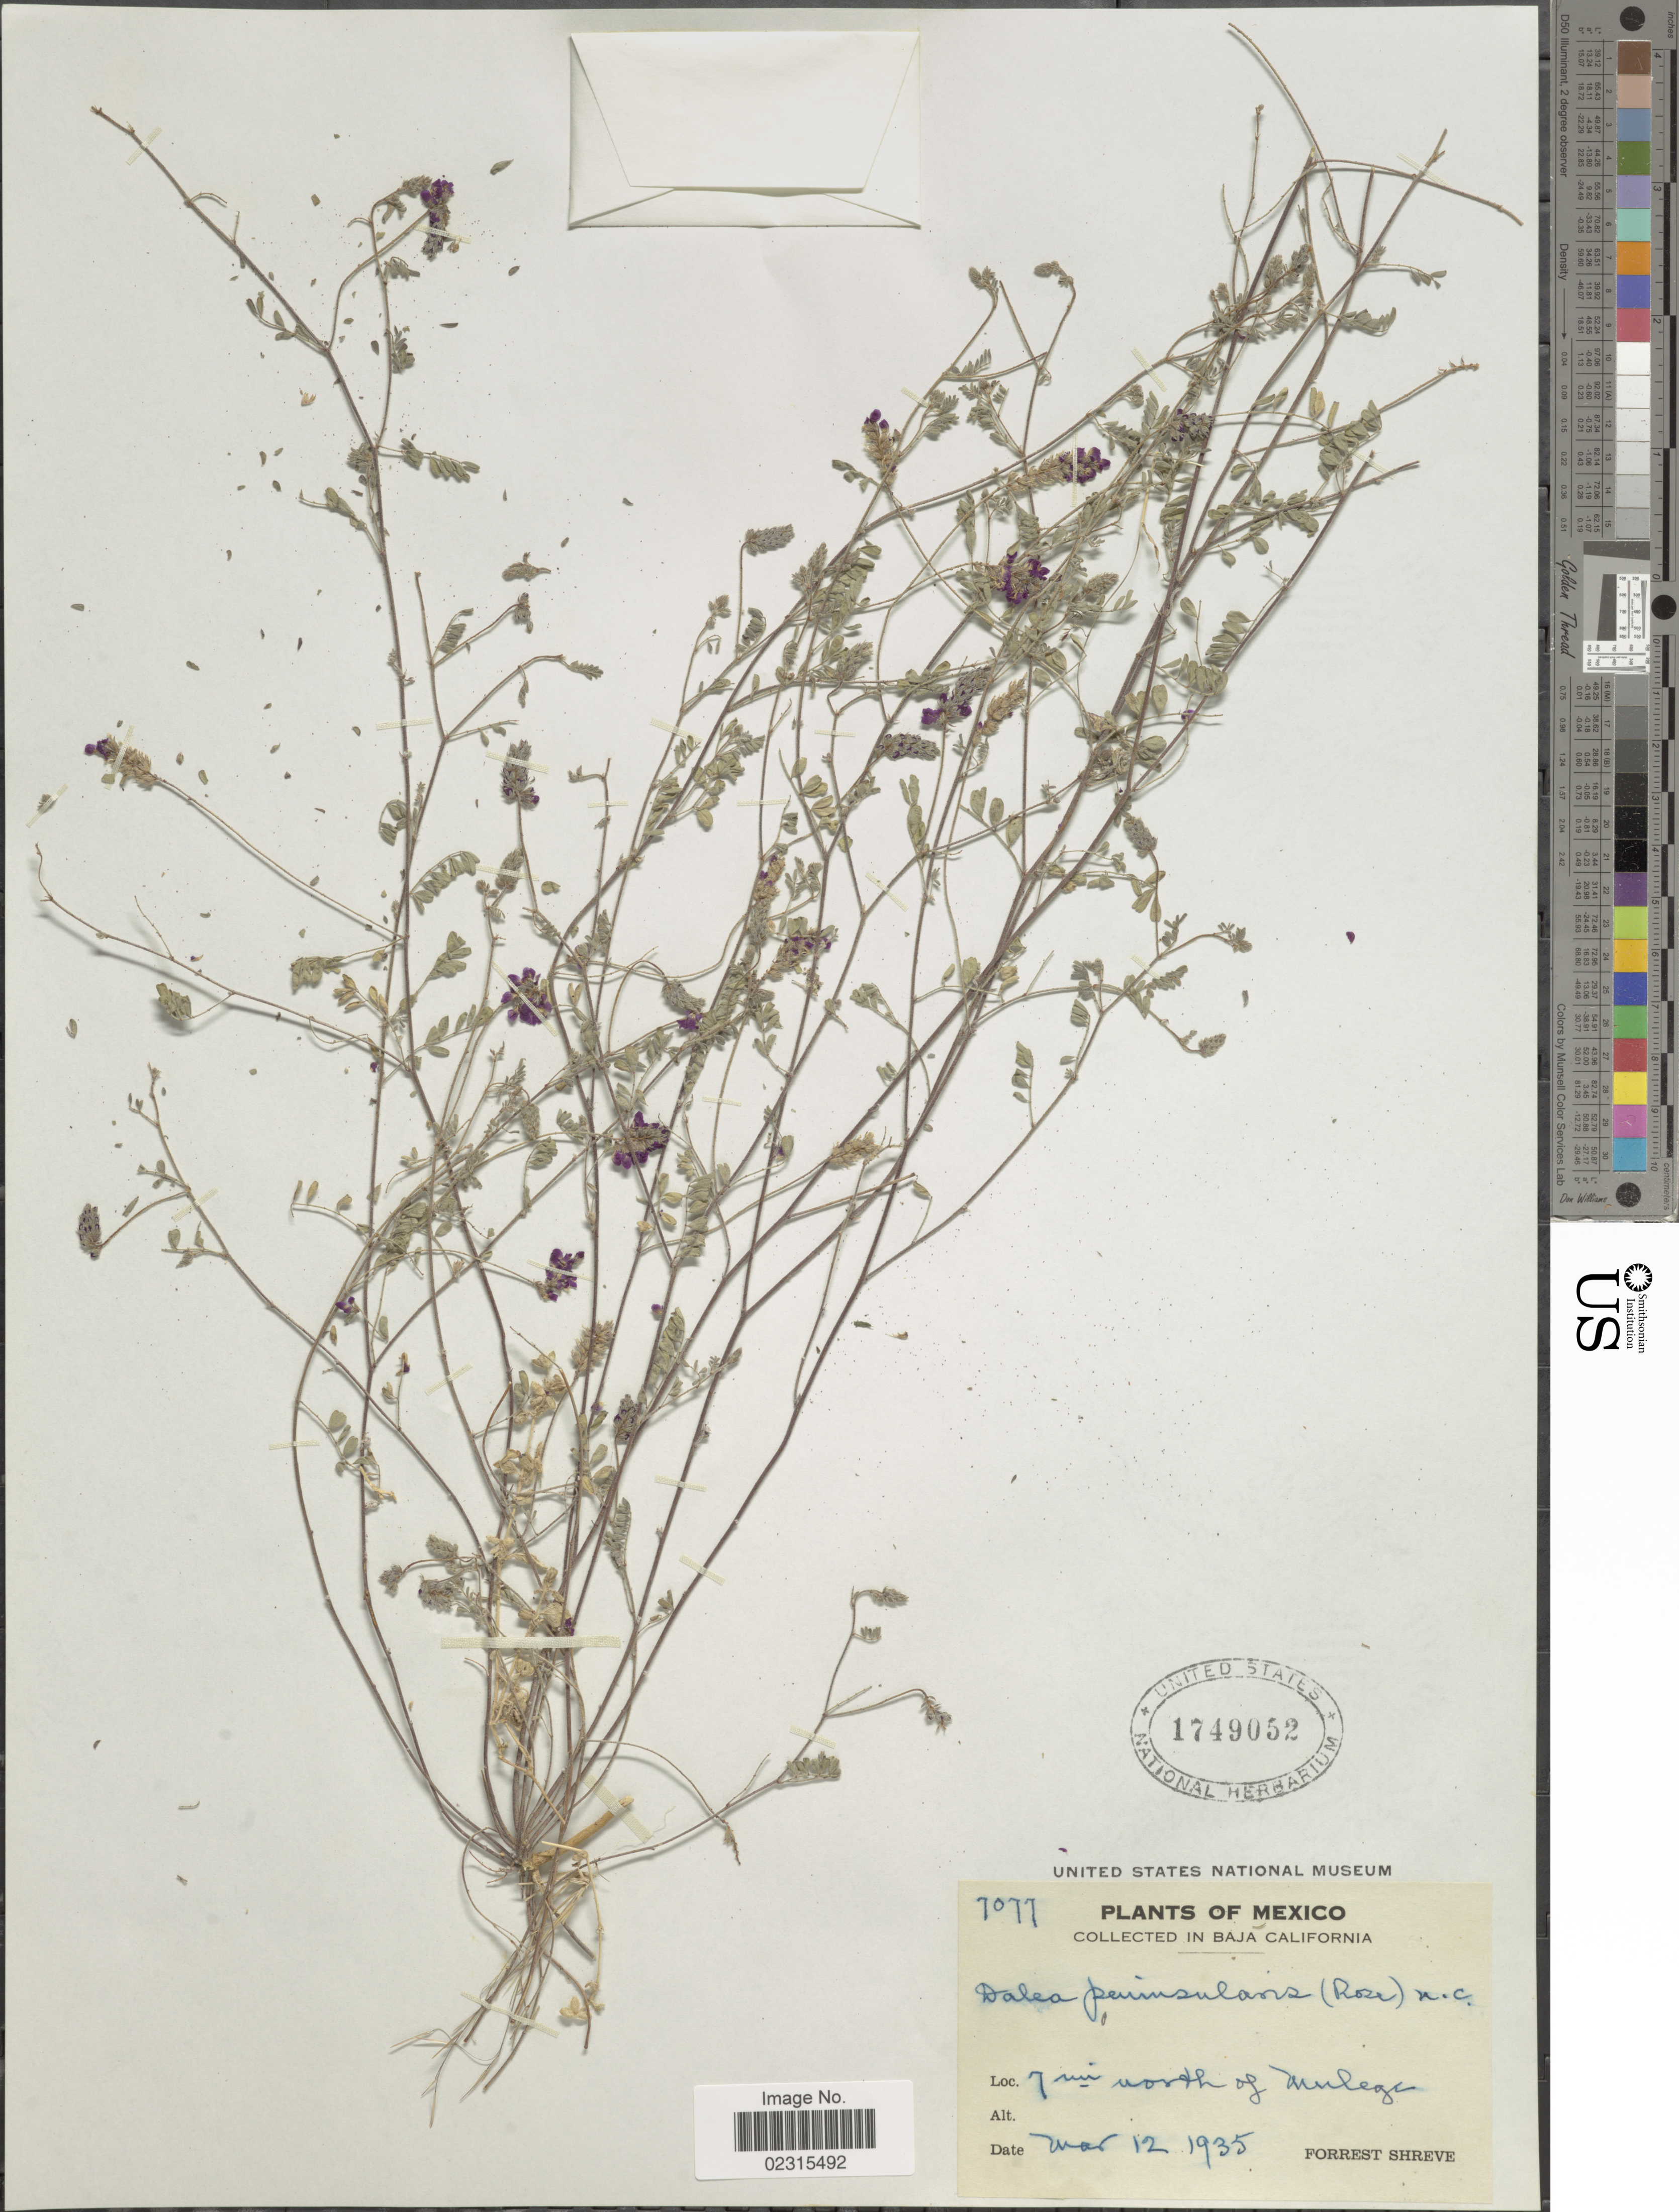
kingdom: Plantae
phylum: Tracheophyta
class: Magnoliopsida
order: Fabales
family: Fabaceae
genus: Marina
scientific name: Marina peninsularis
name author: (Rose) Barneby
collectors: F. Shreve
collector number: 7077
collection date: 1935-03-12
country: Mexico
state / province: Baja California Sur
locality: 7 mi north of Mulege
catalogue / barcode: US 1749052